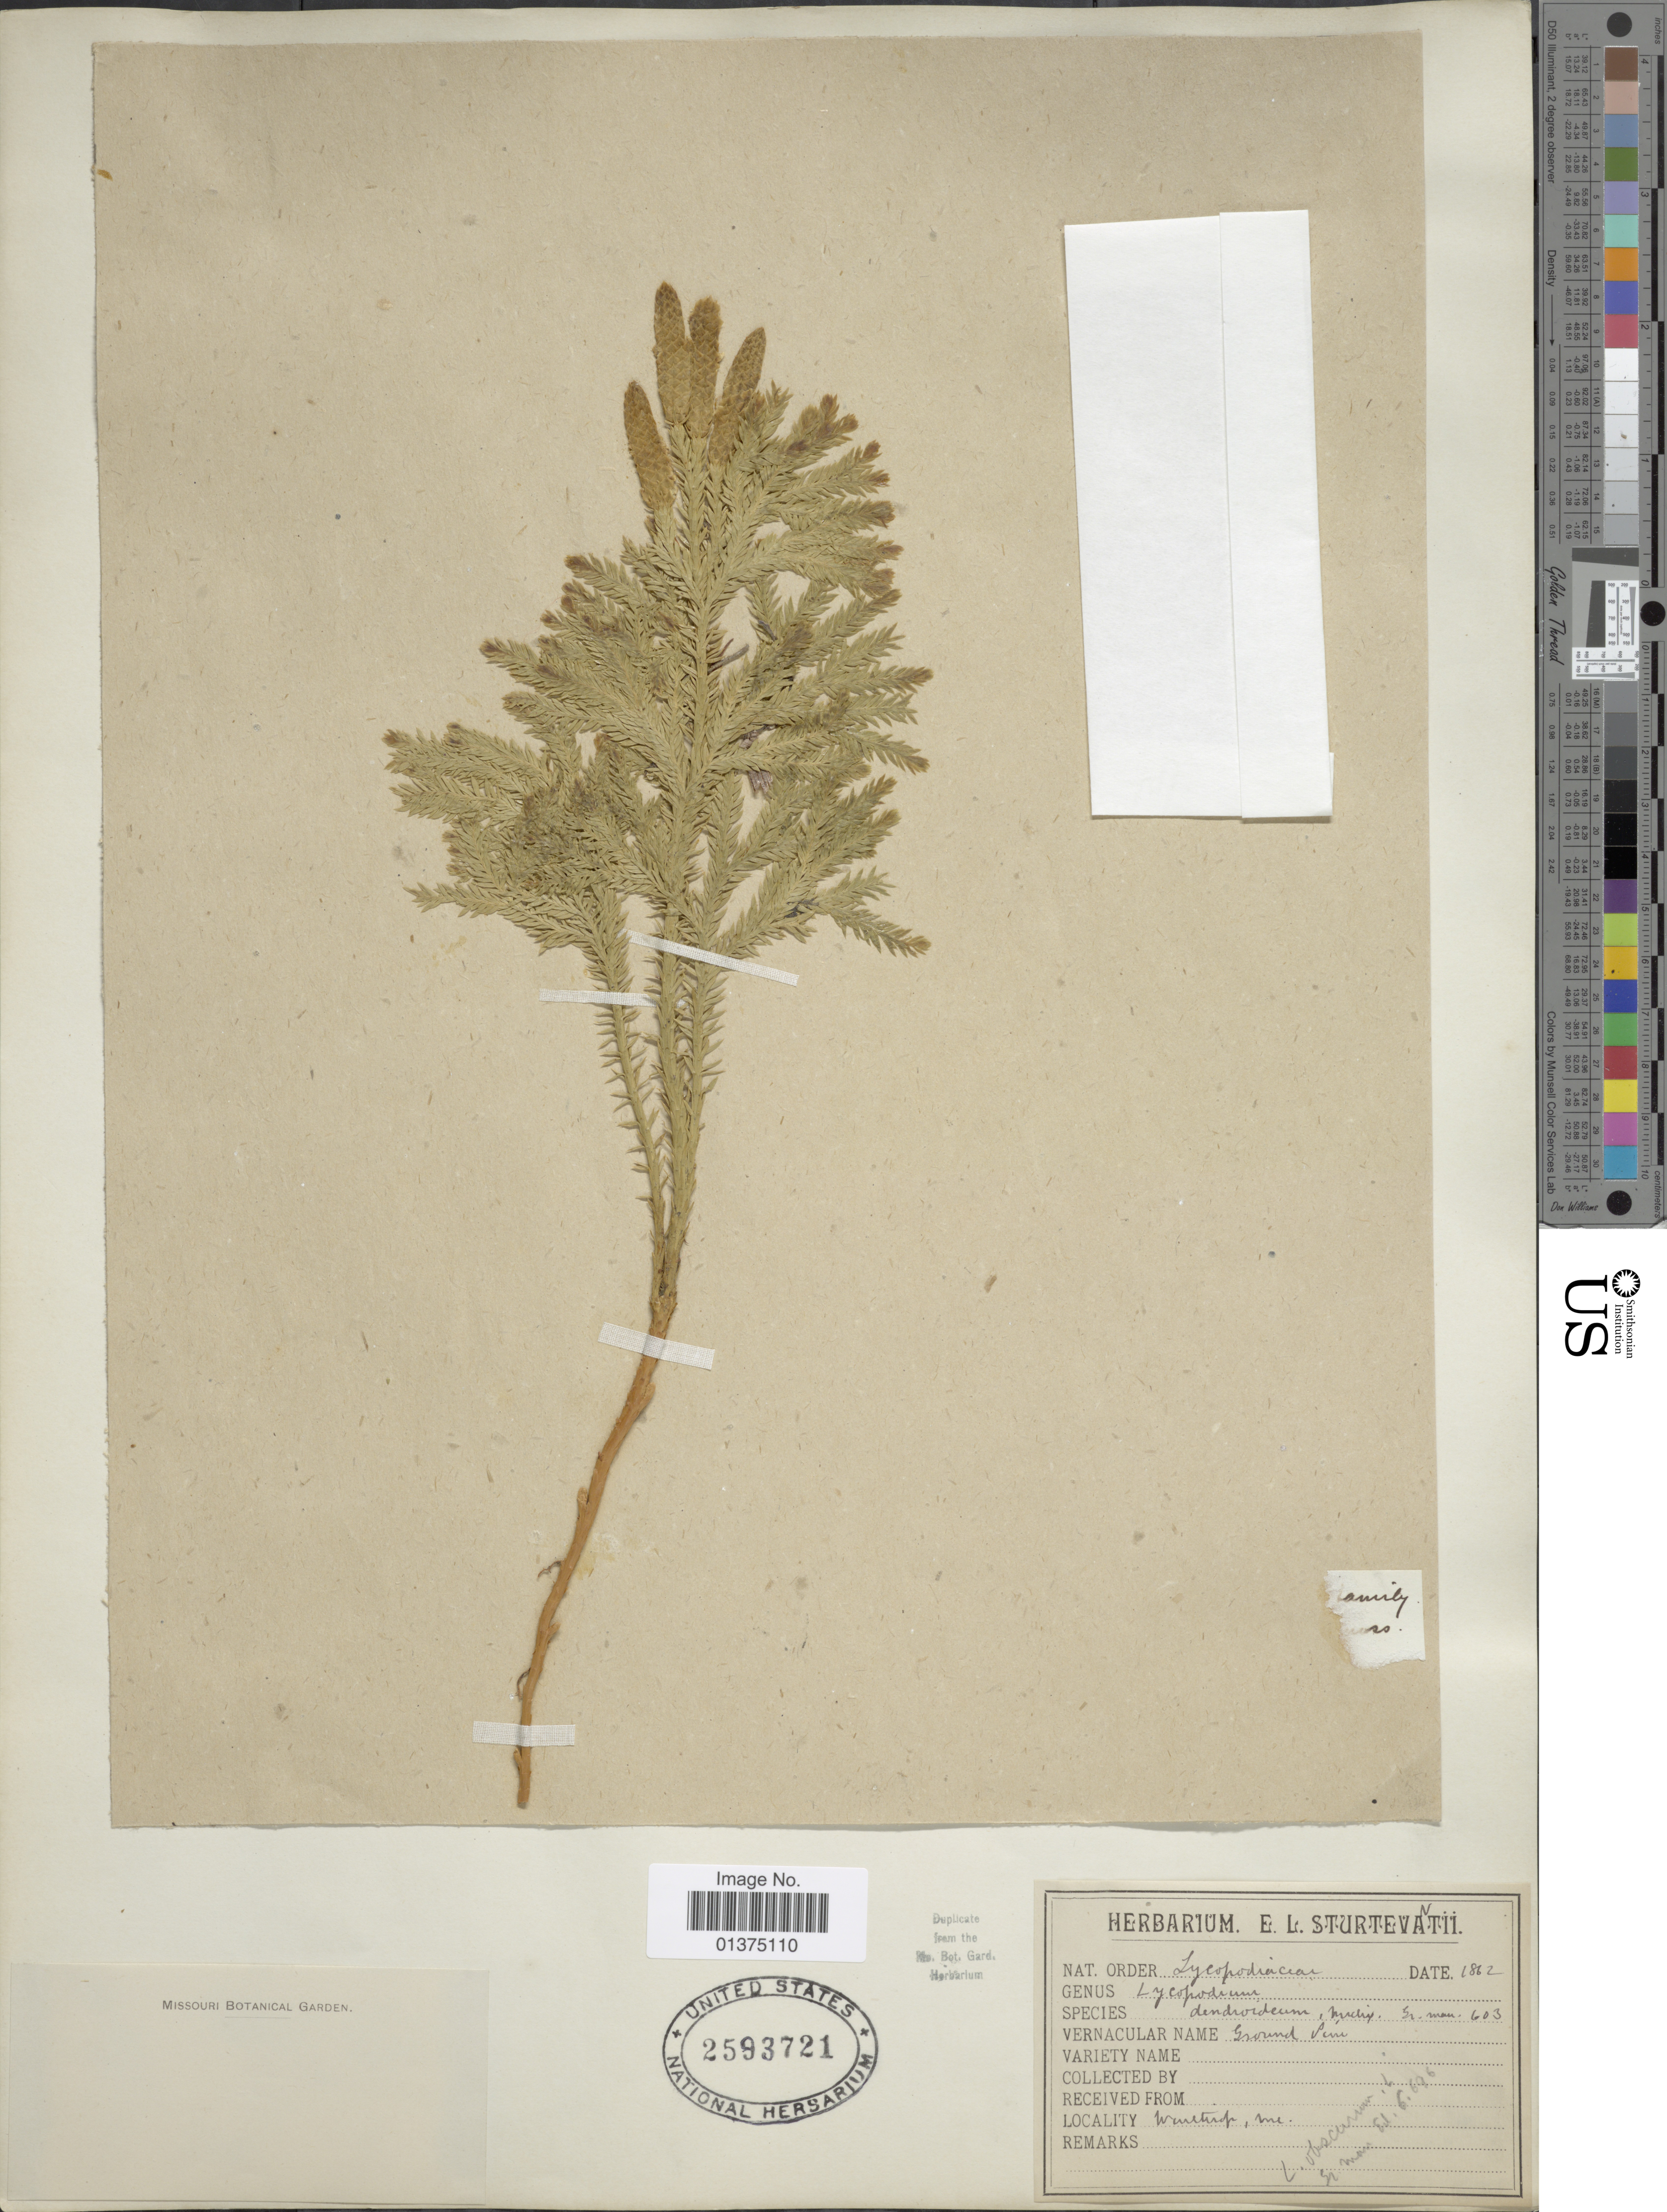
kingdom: Plantae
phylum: Tracheophyta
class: Lycopodiopsida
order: Lycopodiales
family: Lycopodiaceae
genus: Dendrolycopodium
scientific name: Dendrolycopodium dendroideum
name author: (Michx.) A. Haines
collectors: ex herb. E.L. Sturtevant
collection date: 1862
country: United States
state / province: Maine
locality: Winthrop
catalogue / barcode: US 2593721